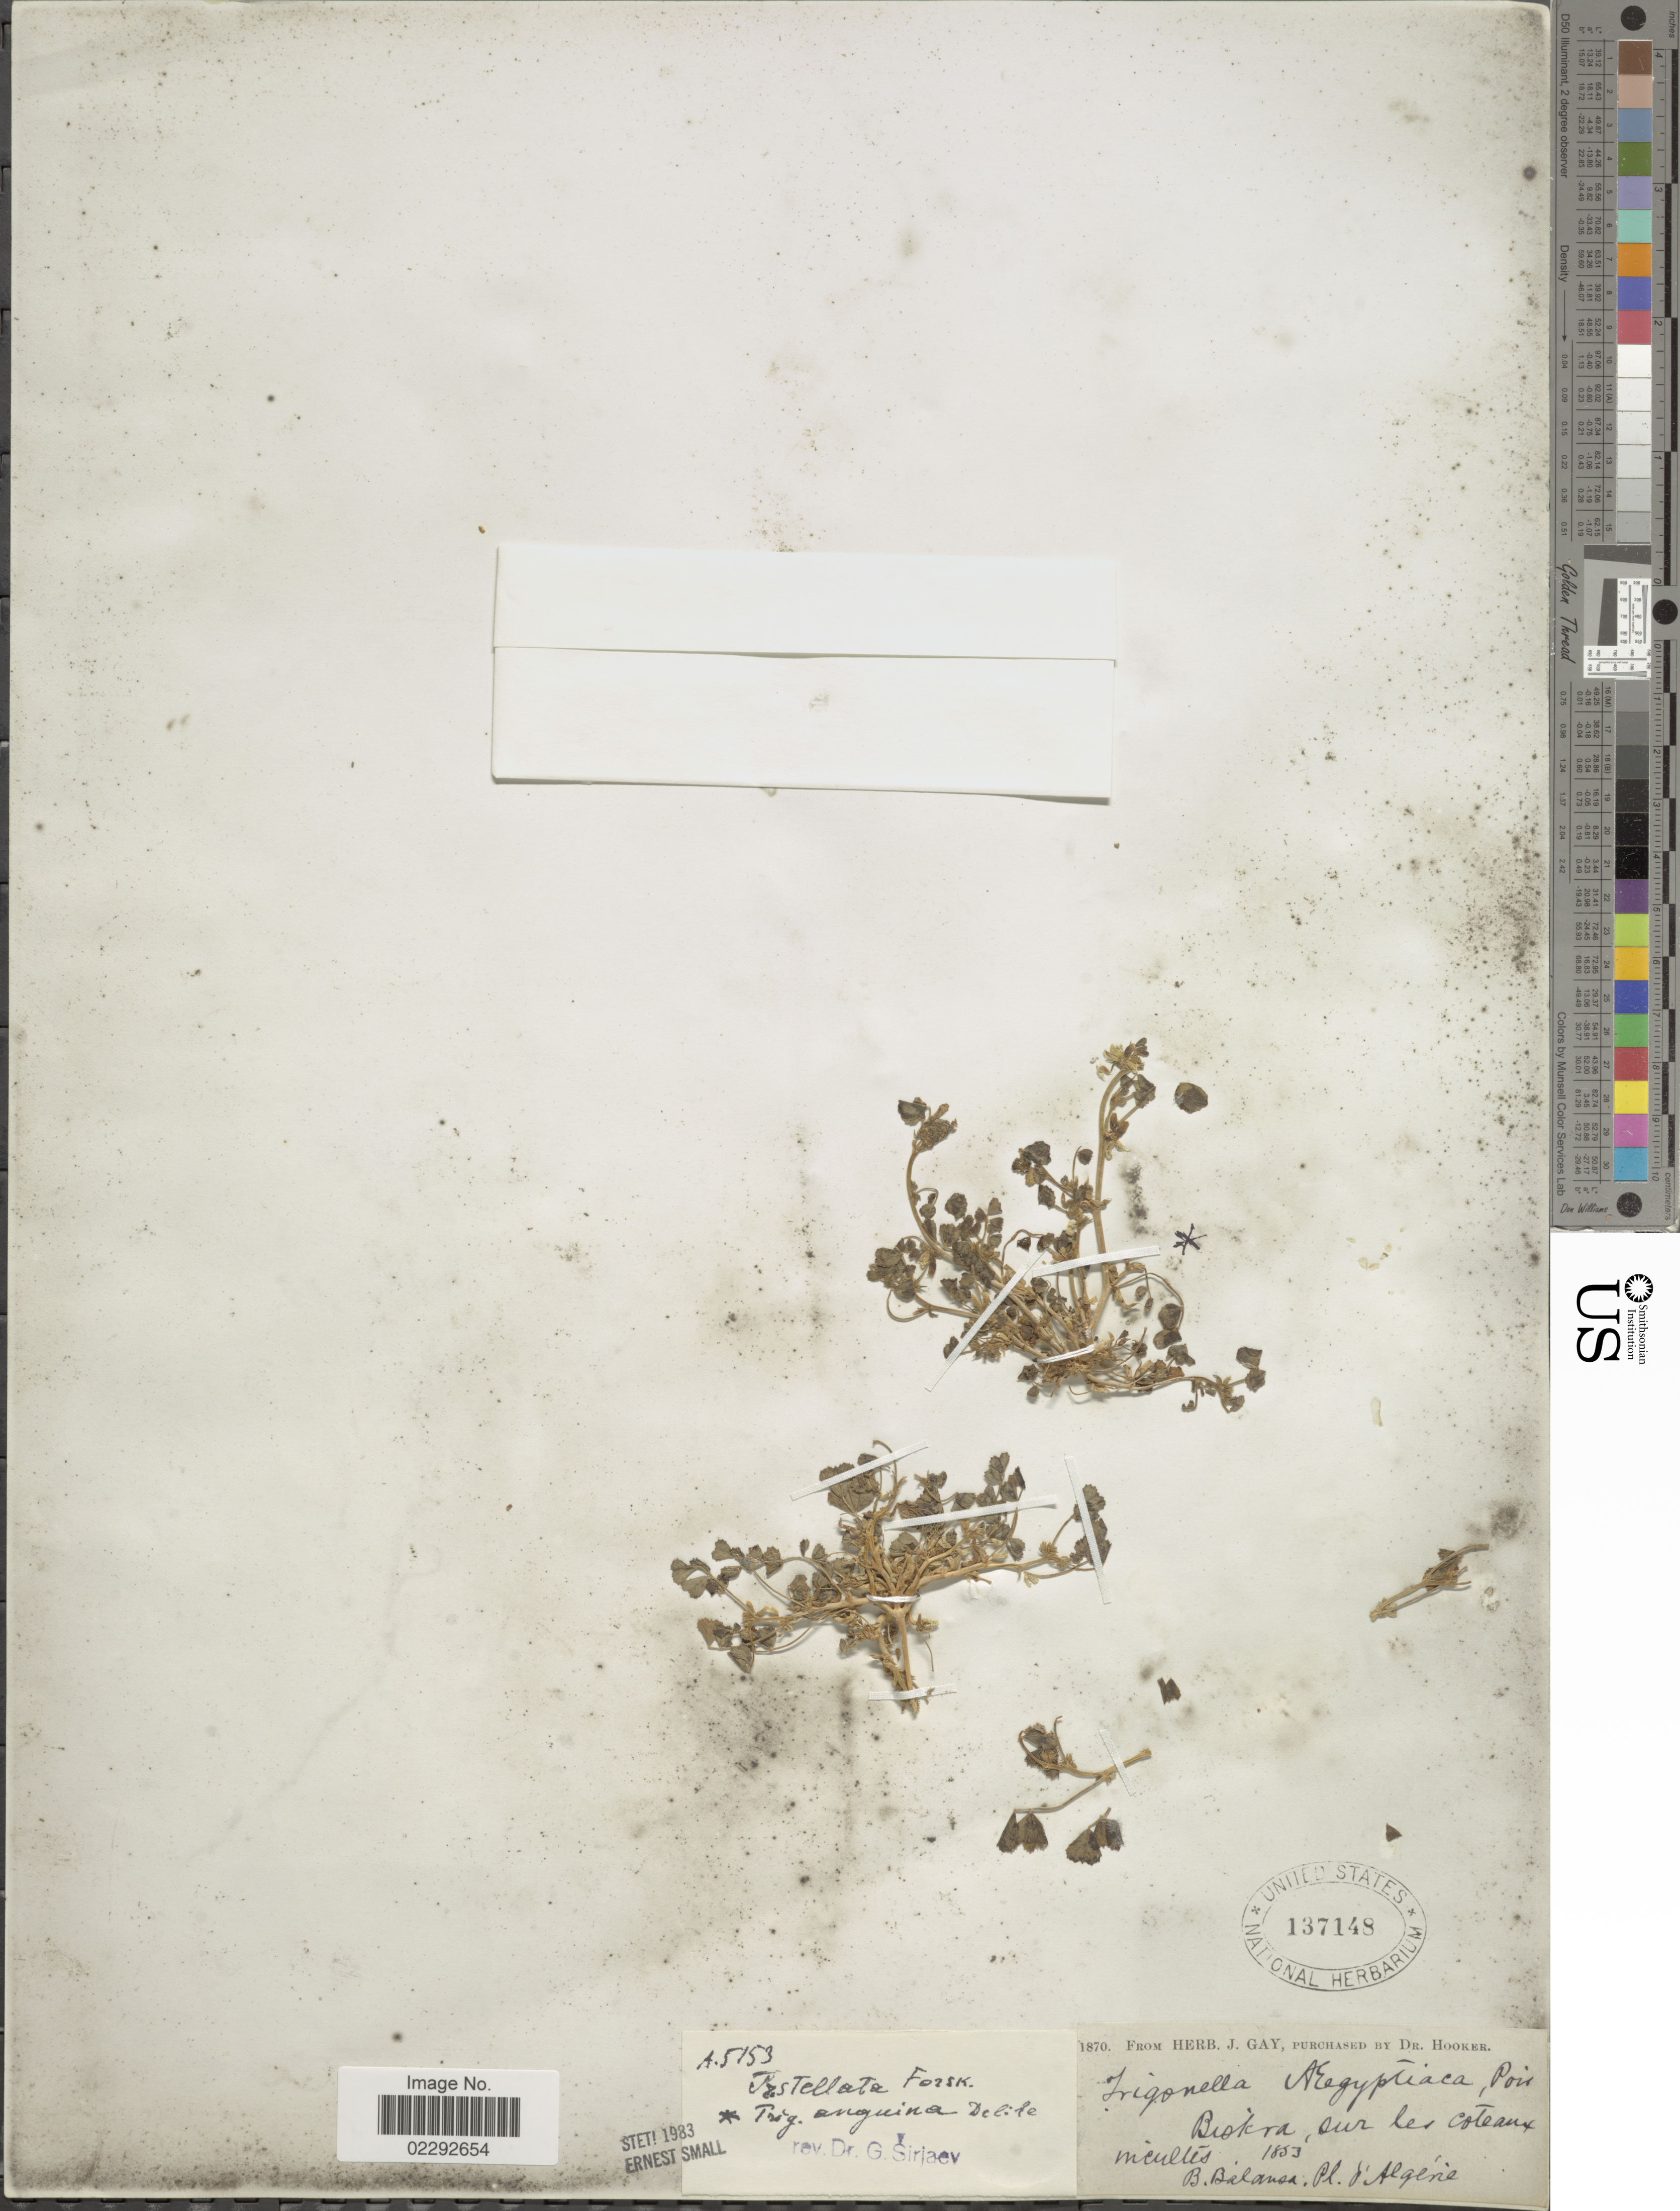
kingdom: Plantae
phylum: Tracheophyta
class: Magnoliopsida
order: Fabales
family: Fabaceae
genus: Trigonella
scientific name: Trigonella anguina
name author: Delile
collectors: B. Balansa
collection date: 1853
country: Algeria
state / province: Biskra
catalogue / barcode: US 137148